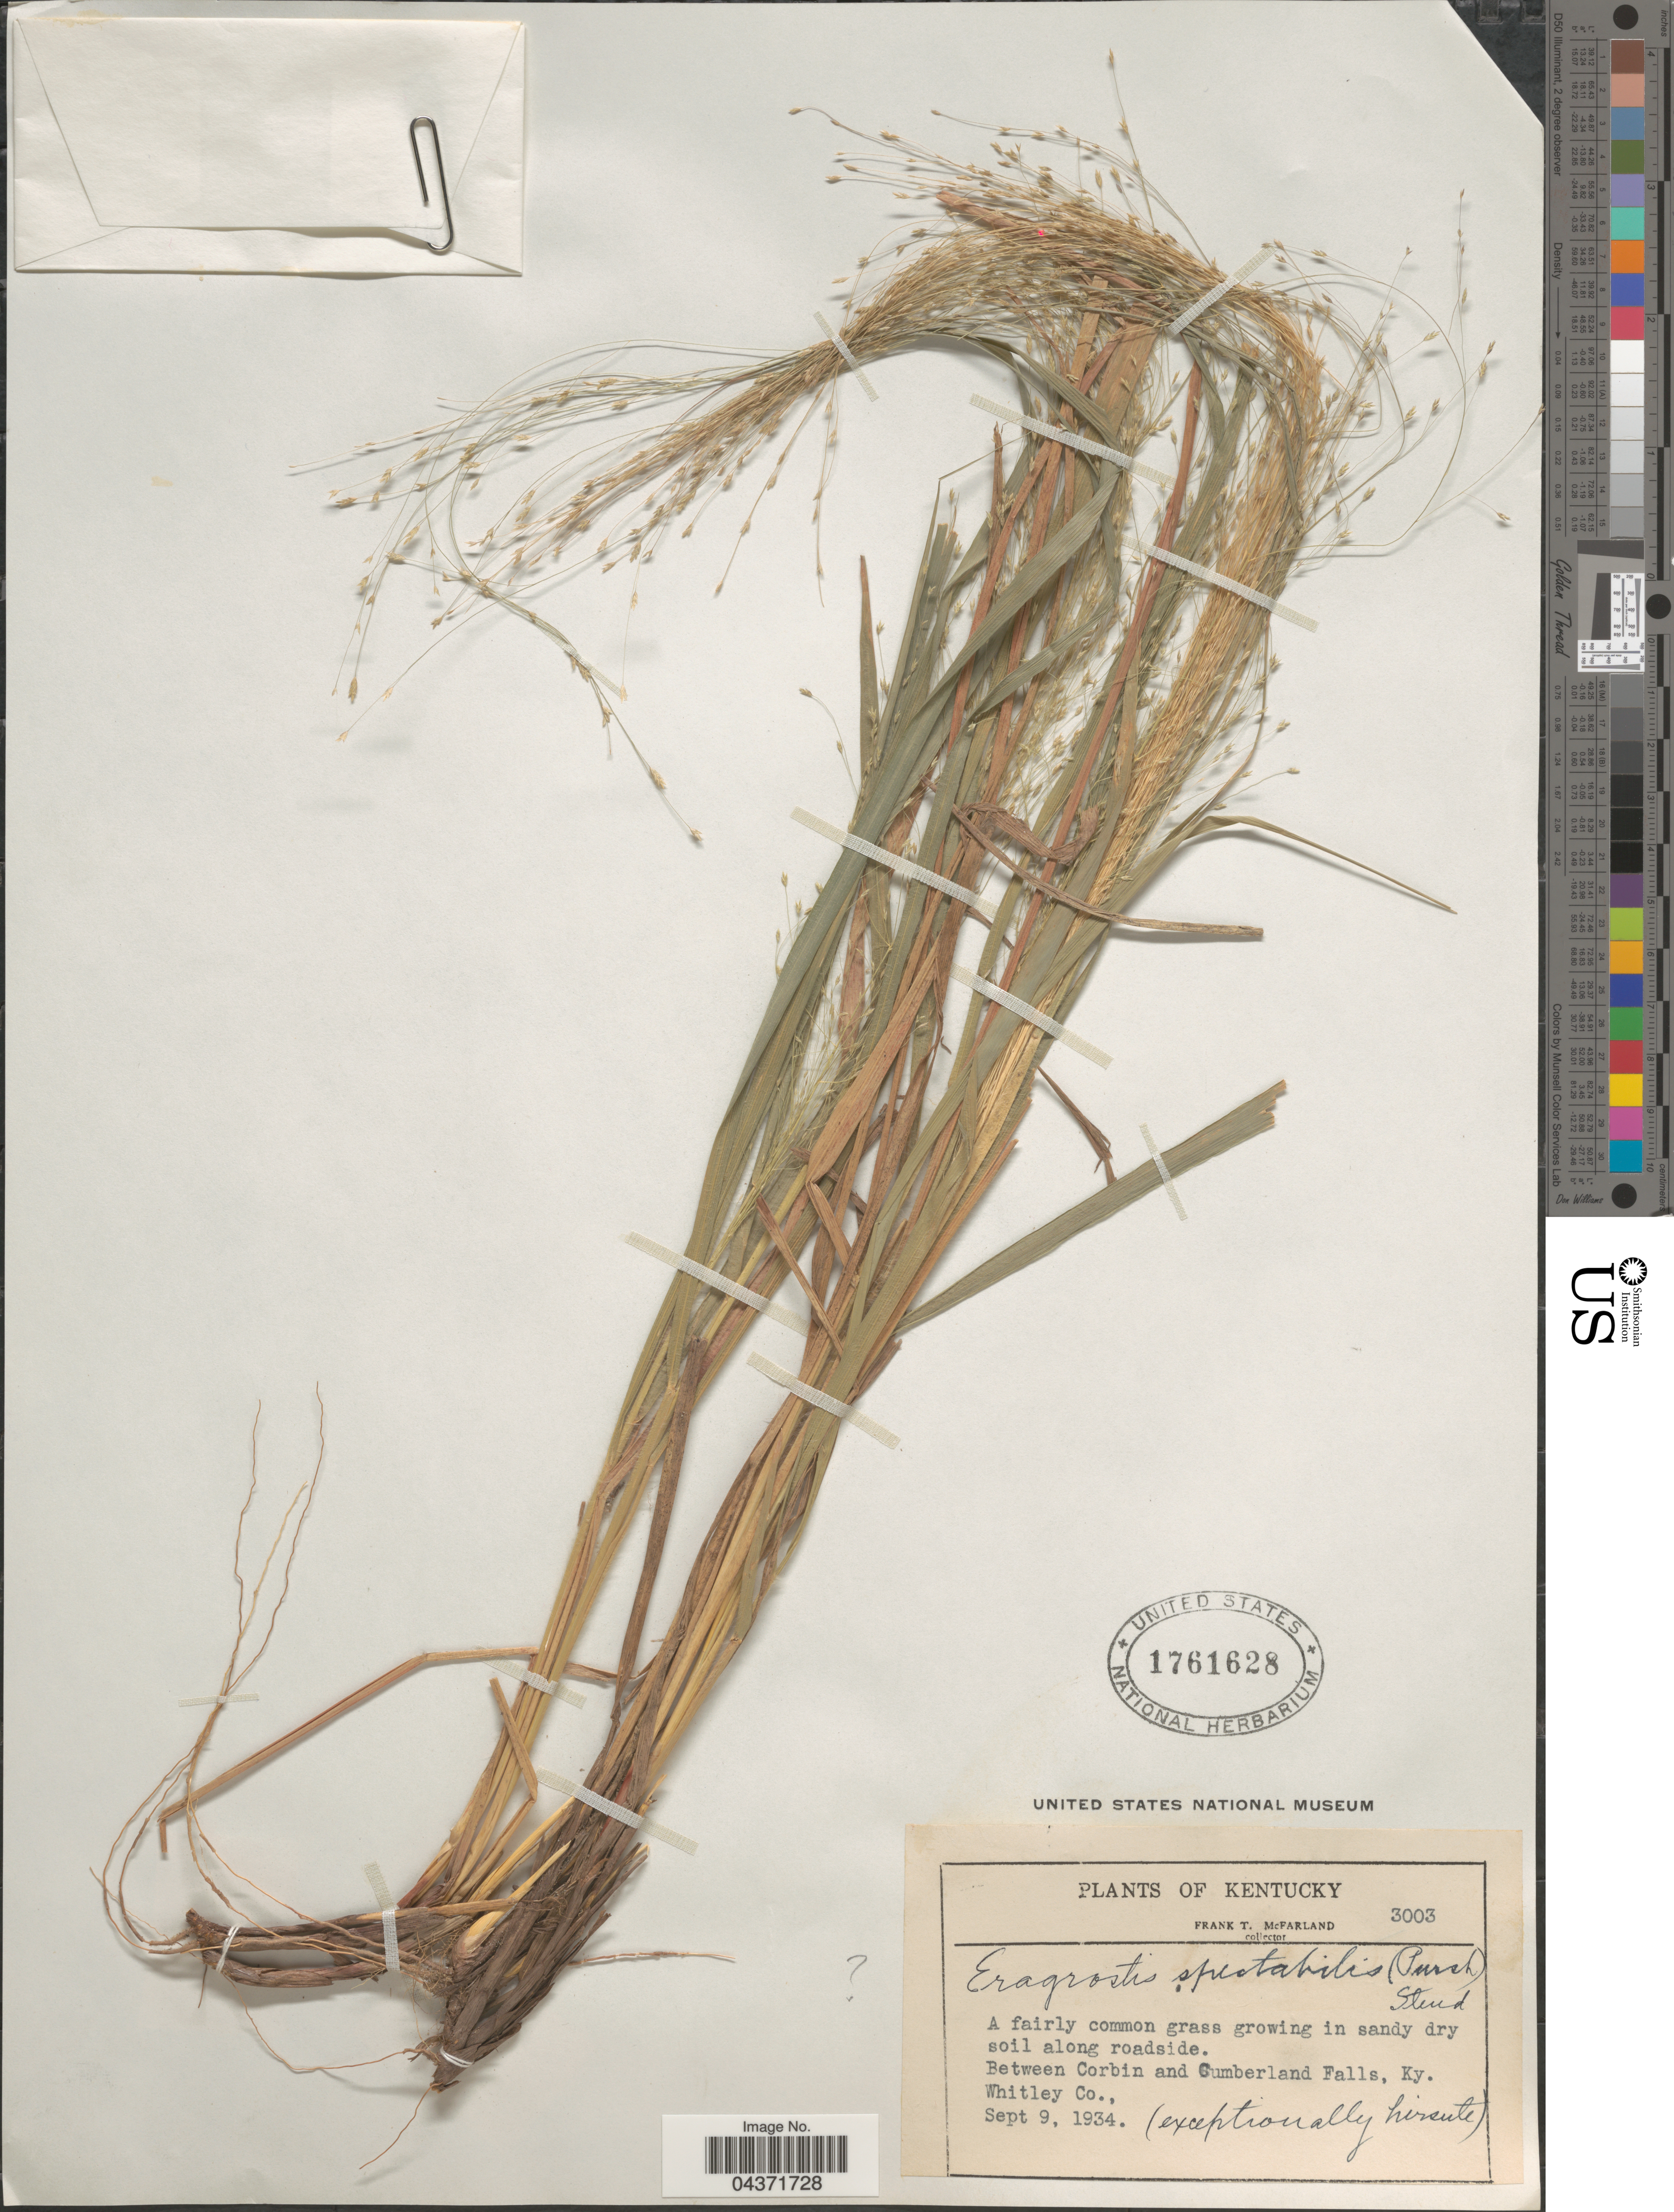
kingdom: Plantae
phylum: Tracheophyta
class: Liliopsida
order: Poales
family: Poaceae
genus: Eragrostis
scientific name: Eragrostis spectabilis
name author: (Pursh) Steud.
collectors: F. McFarland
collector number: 3003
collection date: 1934-09-09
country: United States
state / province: Kentucky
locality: Between Corbin and Cumberland Falls. Whitley Co.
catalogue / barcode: US 1761628